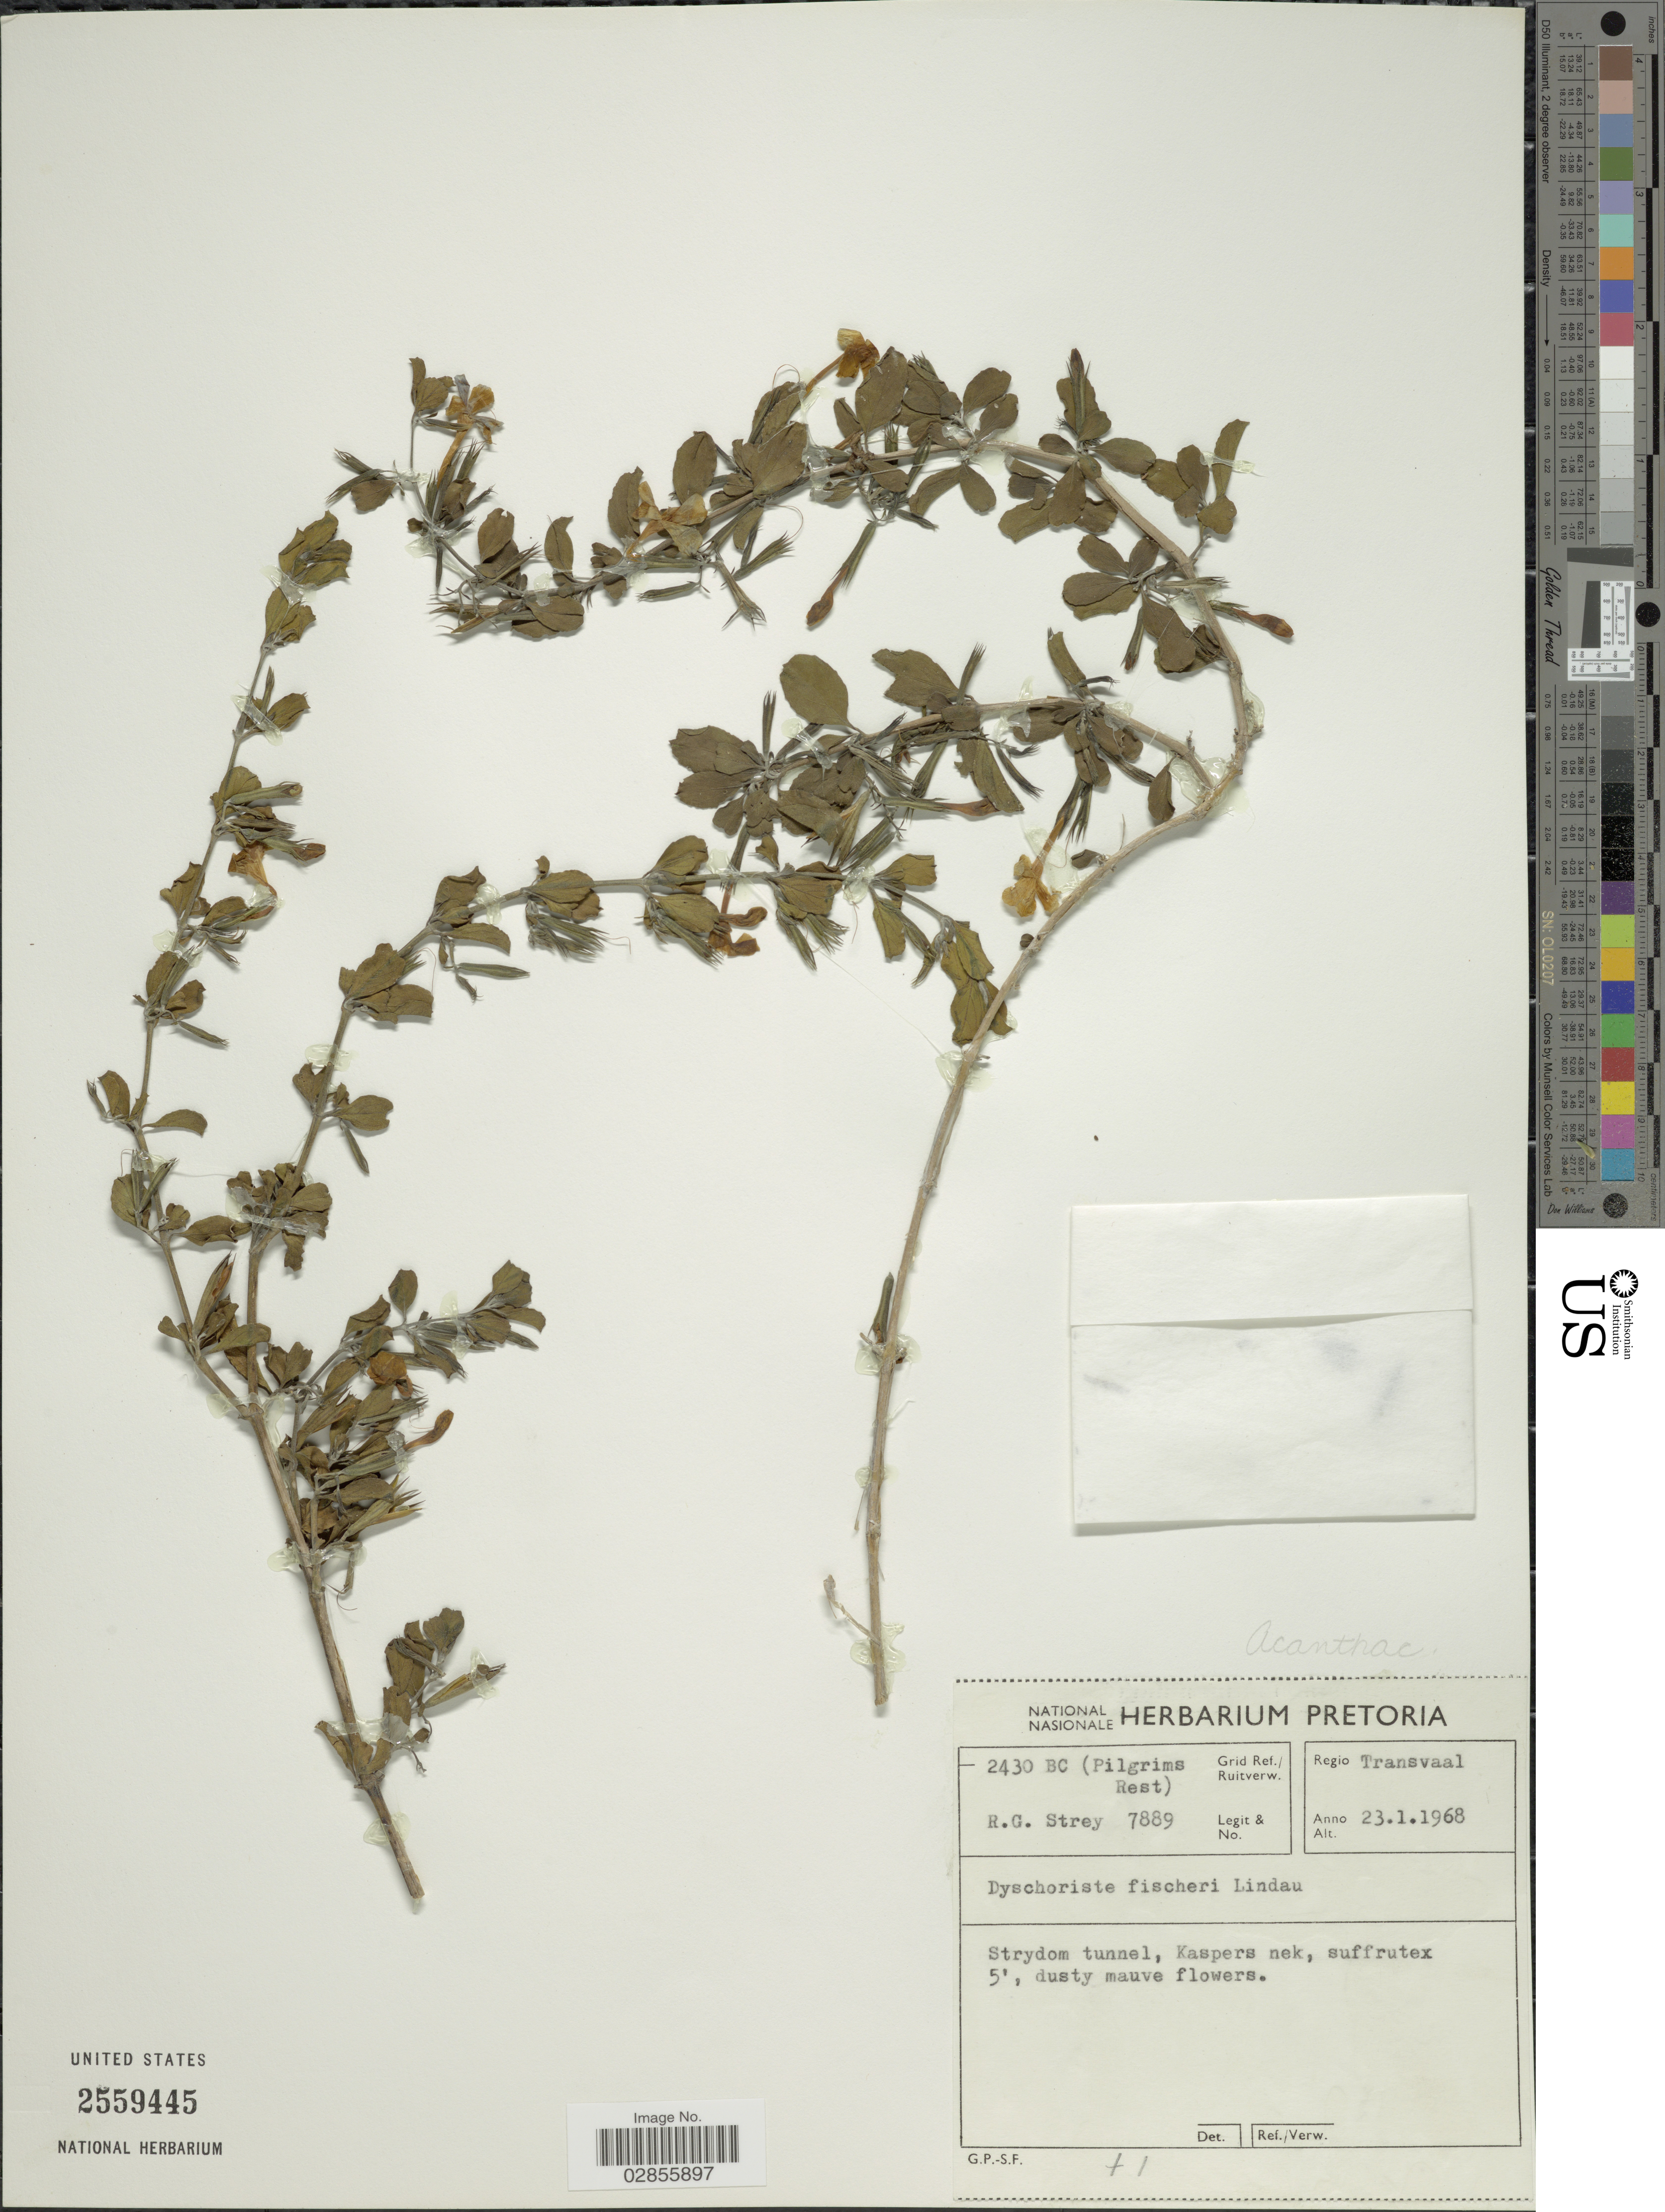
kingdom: Plantae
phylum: Tracheophyta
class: Magnoliopsida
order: Lamiales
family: Acanthaceae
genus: Dyschoriste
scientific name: Dyschoriste fischeri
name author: Lindau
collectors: R. G. Strey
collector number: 7889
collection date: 1968-01-23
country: South Africa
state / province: Mpumalanga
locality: Grid Ref./Ruitverw. 2430 BC (Pilgrims Rest). Regio Transvaal. Strydom tunnel, Kaspers nek.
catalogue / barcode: US 2559445